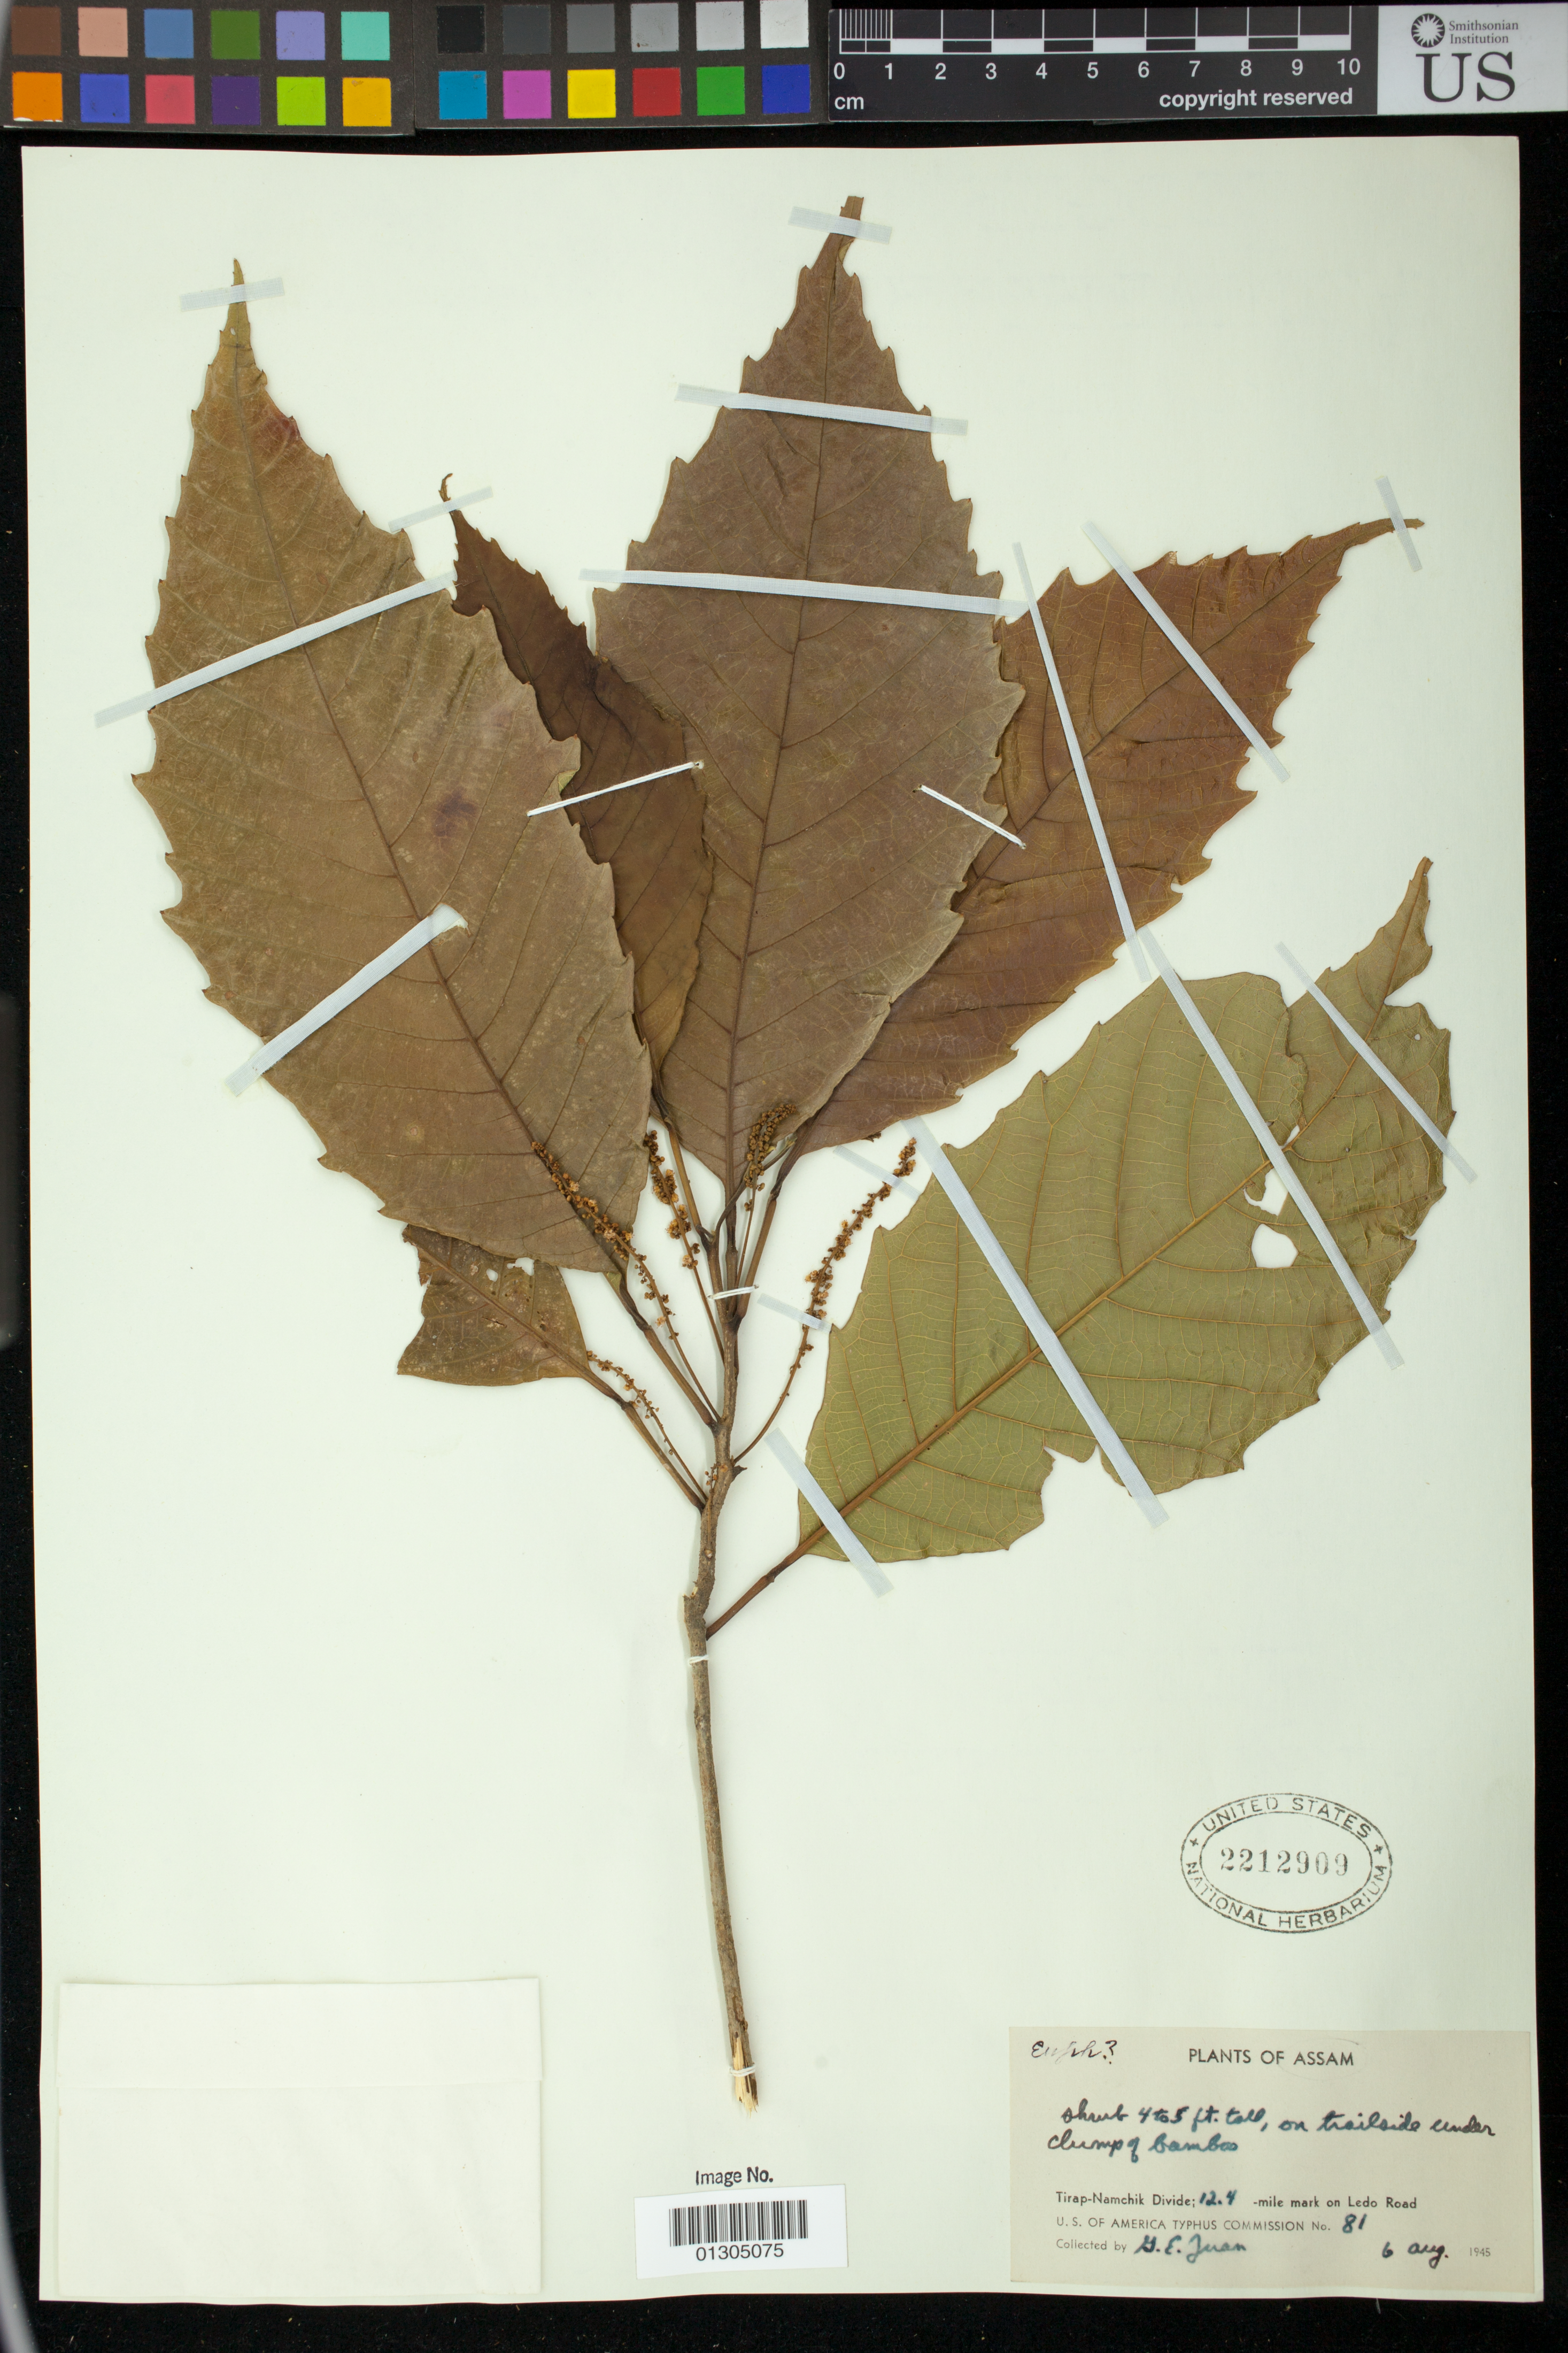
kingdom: Plantae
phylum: Tracheophyta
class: Magnoliopsida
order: Malpighiales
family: Euphorbiaceae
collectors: G. Juan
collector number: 81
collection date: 1945-08-06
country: India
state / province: Arunachal Pradesh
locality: Tirap-Namchik Divide; 12.4 - mile mark on Ledo Road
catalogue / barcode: US 2212909